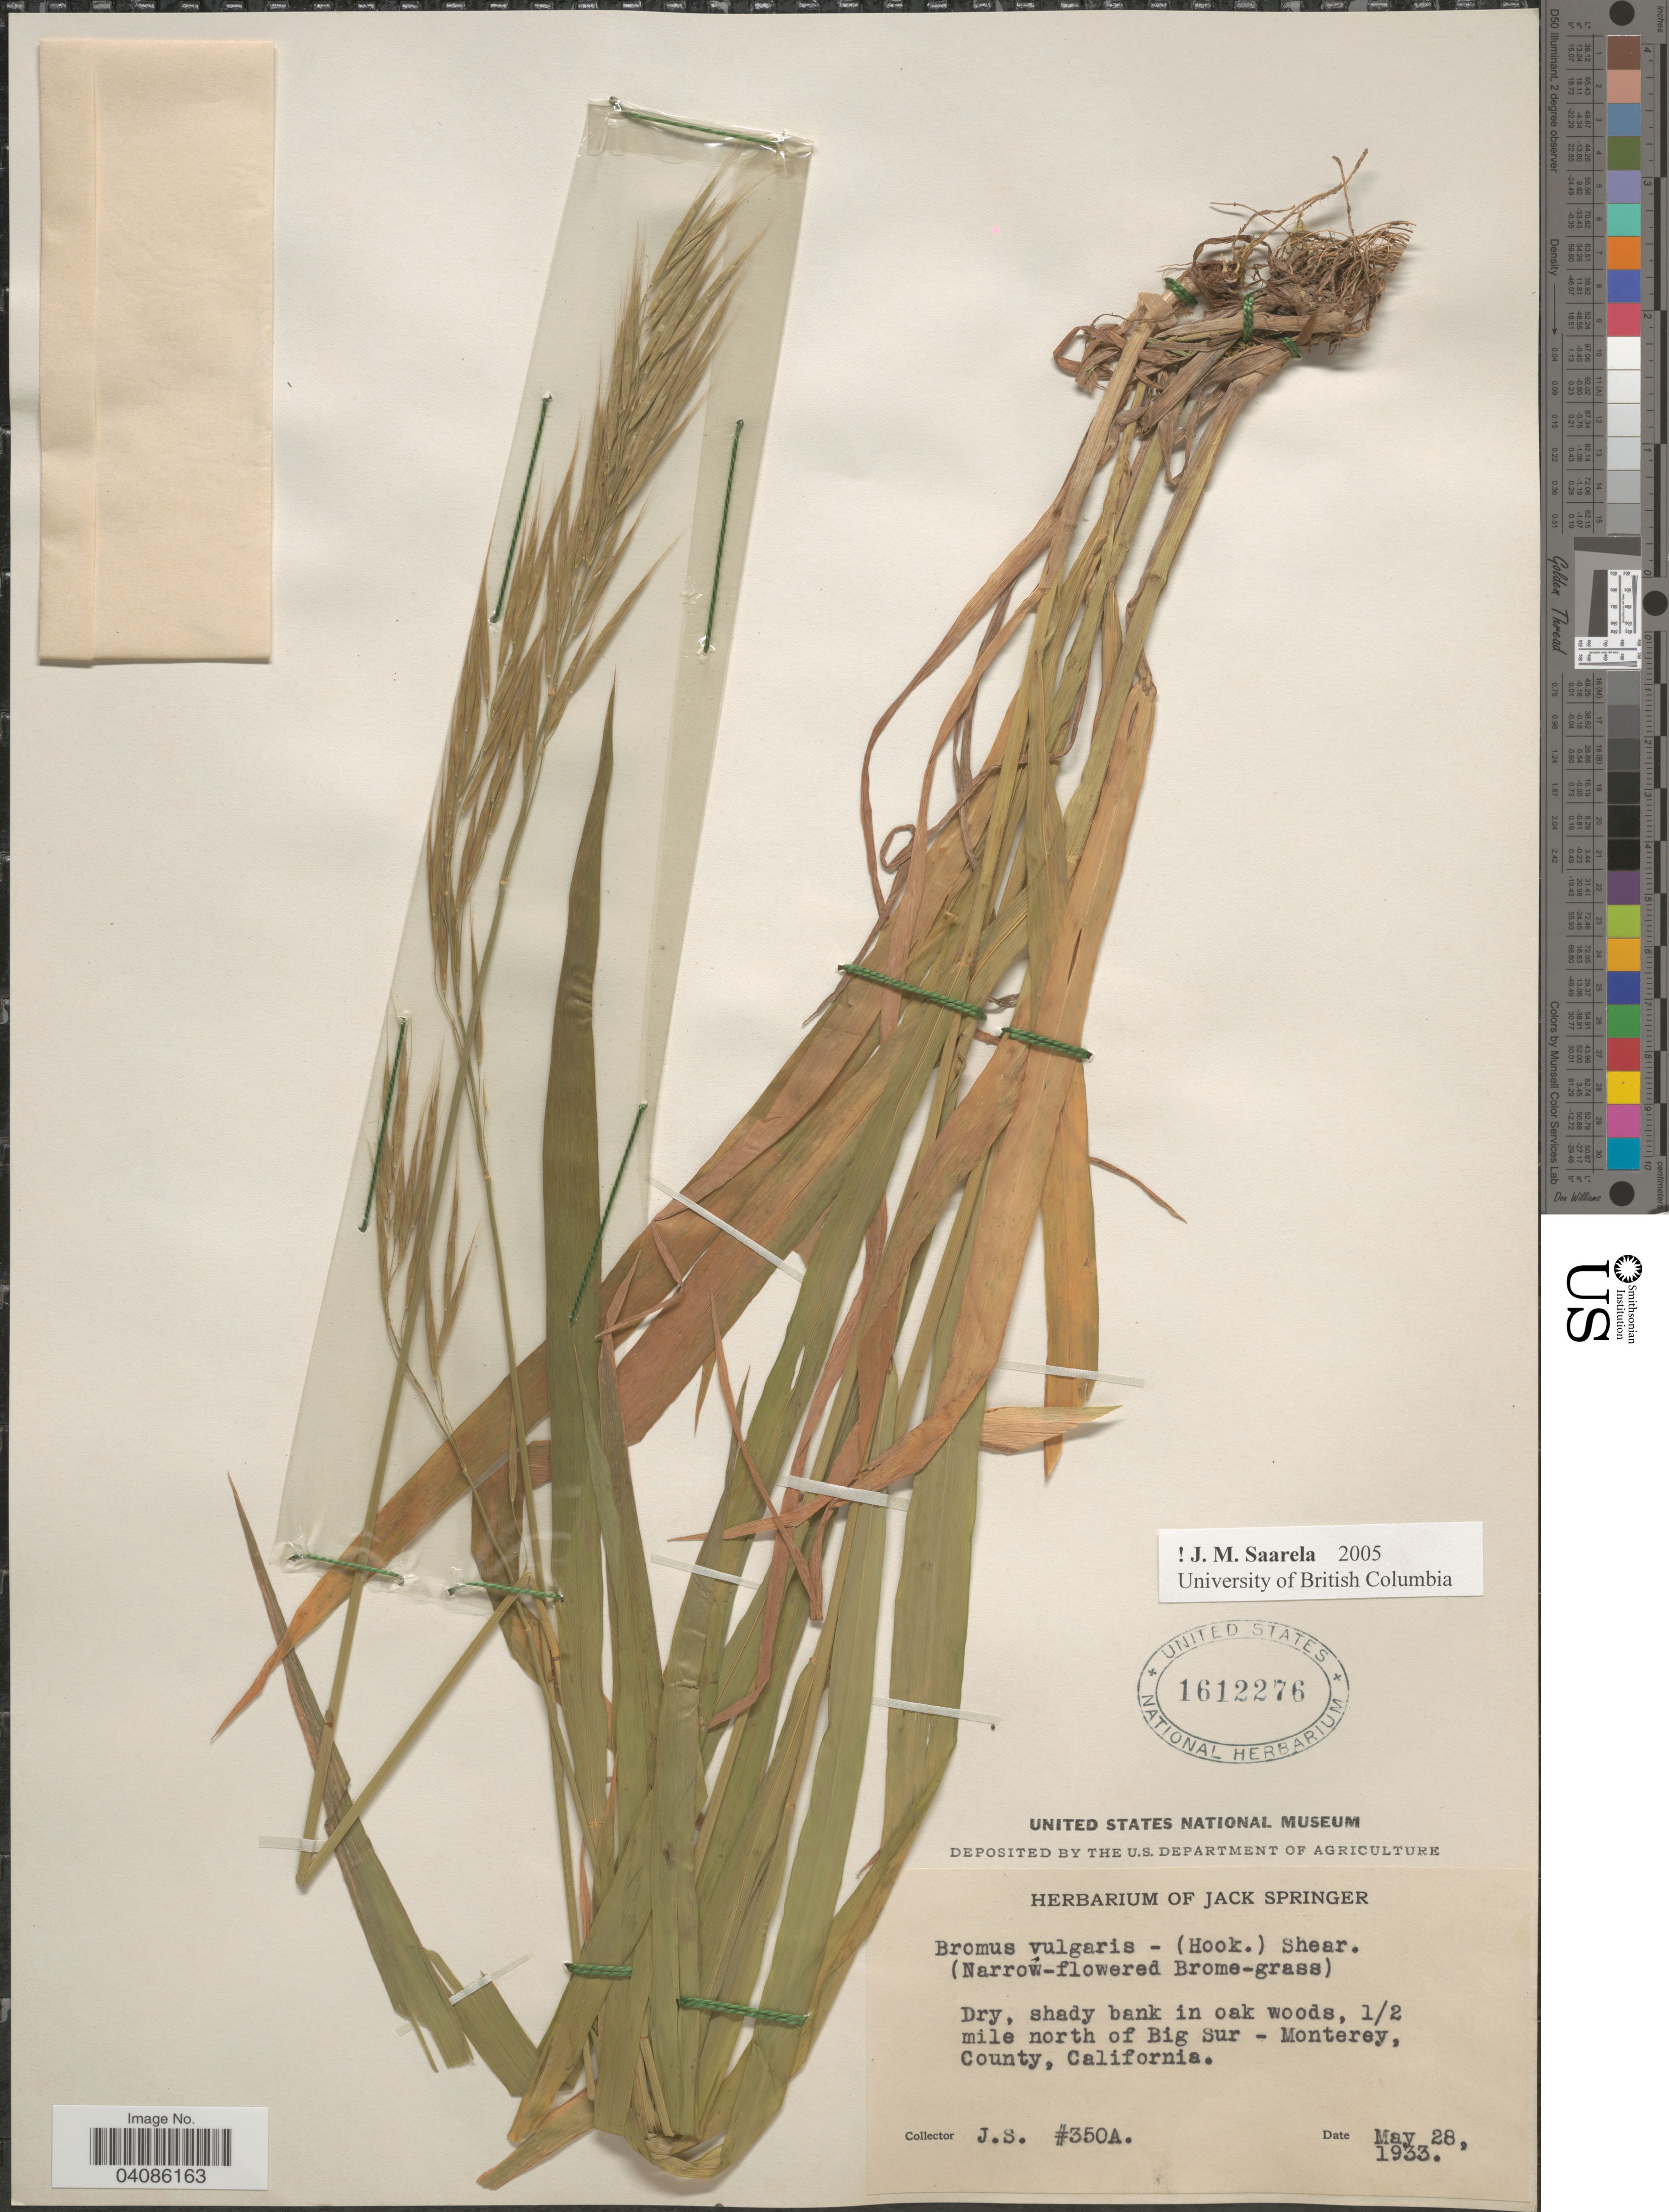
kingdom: Plantae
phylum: Tracheophyta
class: Liliopsida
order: Poales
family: Poaceae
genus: Bromus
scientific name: Bromus texensis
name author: (Shear) Hitchc.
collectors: J. Springer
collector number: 350A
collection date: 1933-05-28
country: United States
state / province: California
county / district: Monterey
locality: Dry, shady bank in oak woods, ½ mile north of Big Sur - Monterey County.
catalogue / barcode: US 1612276